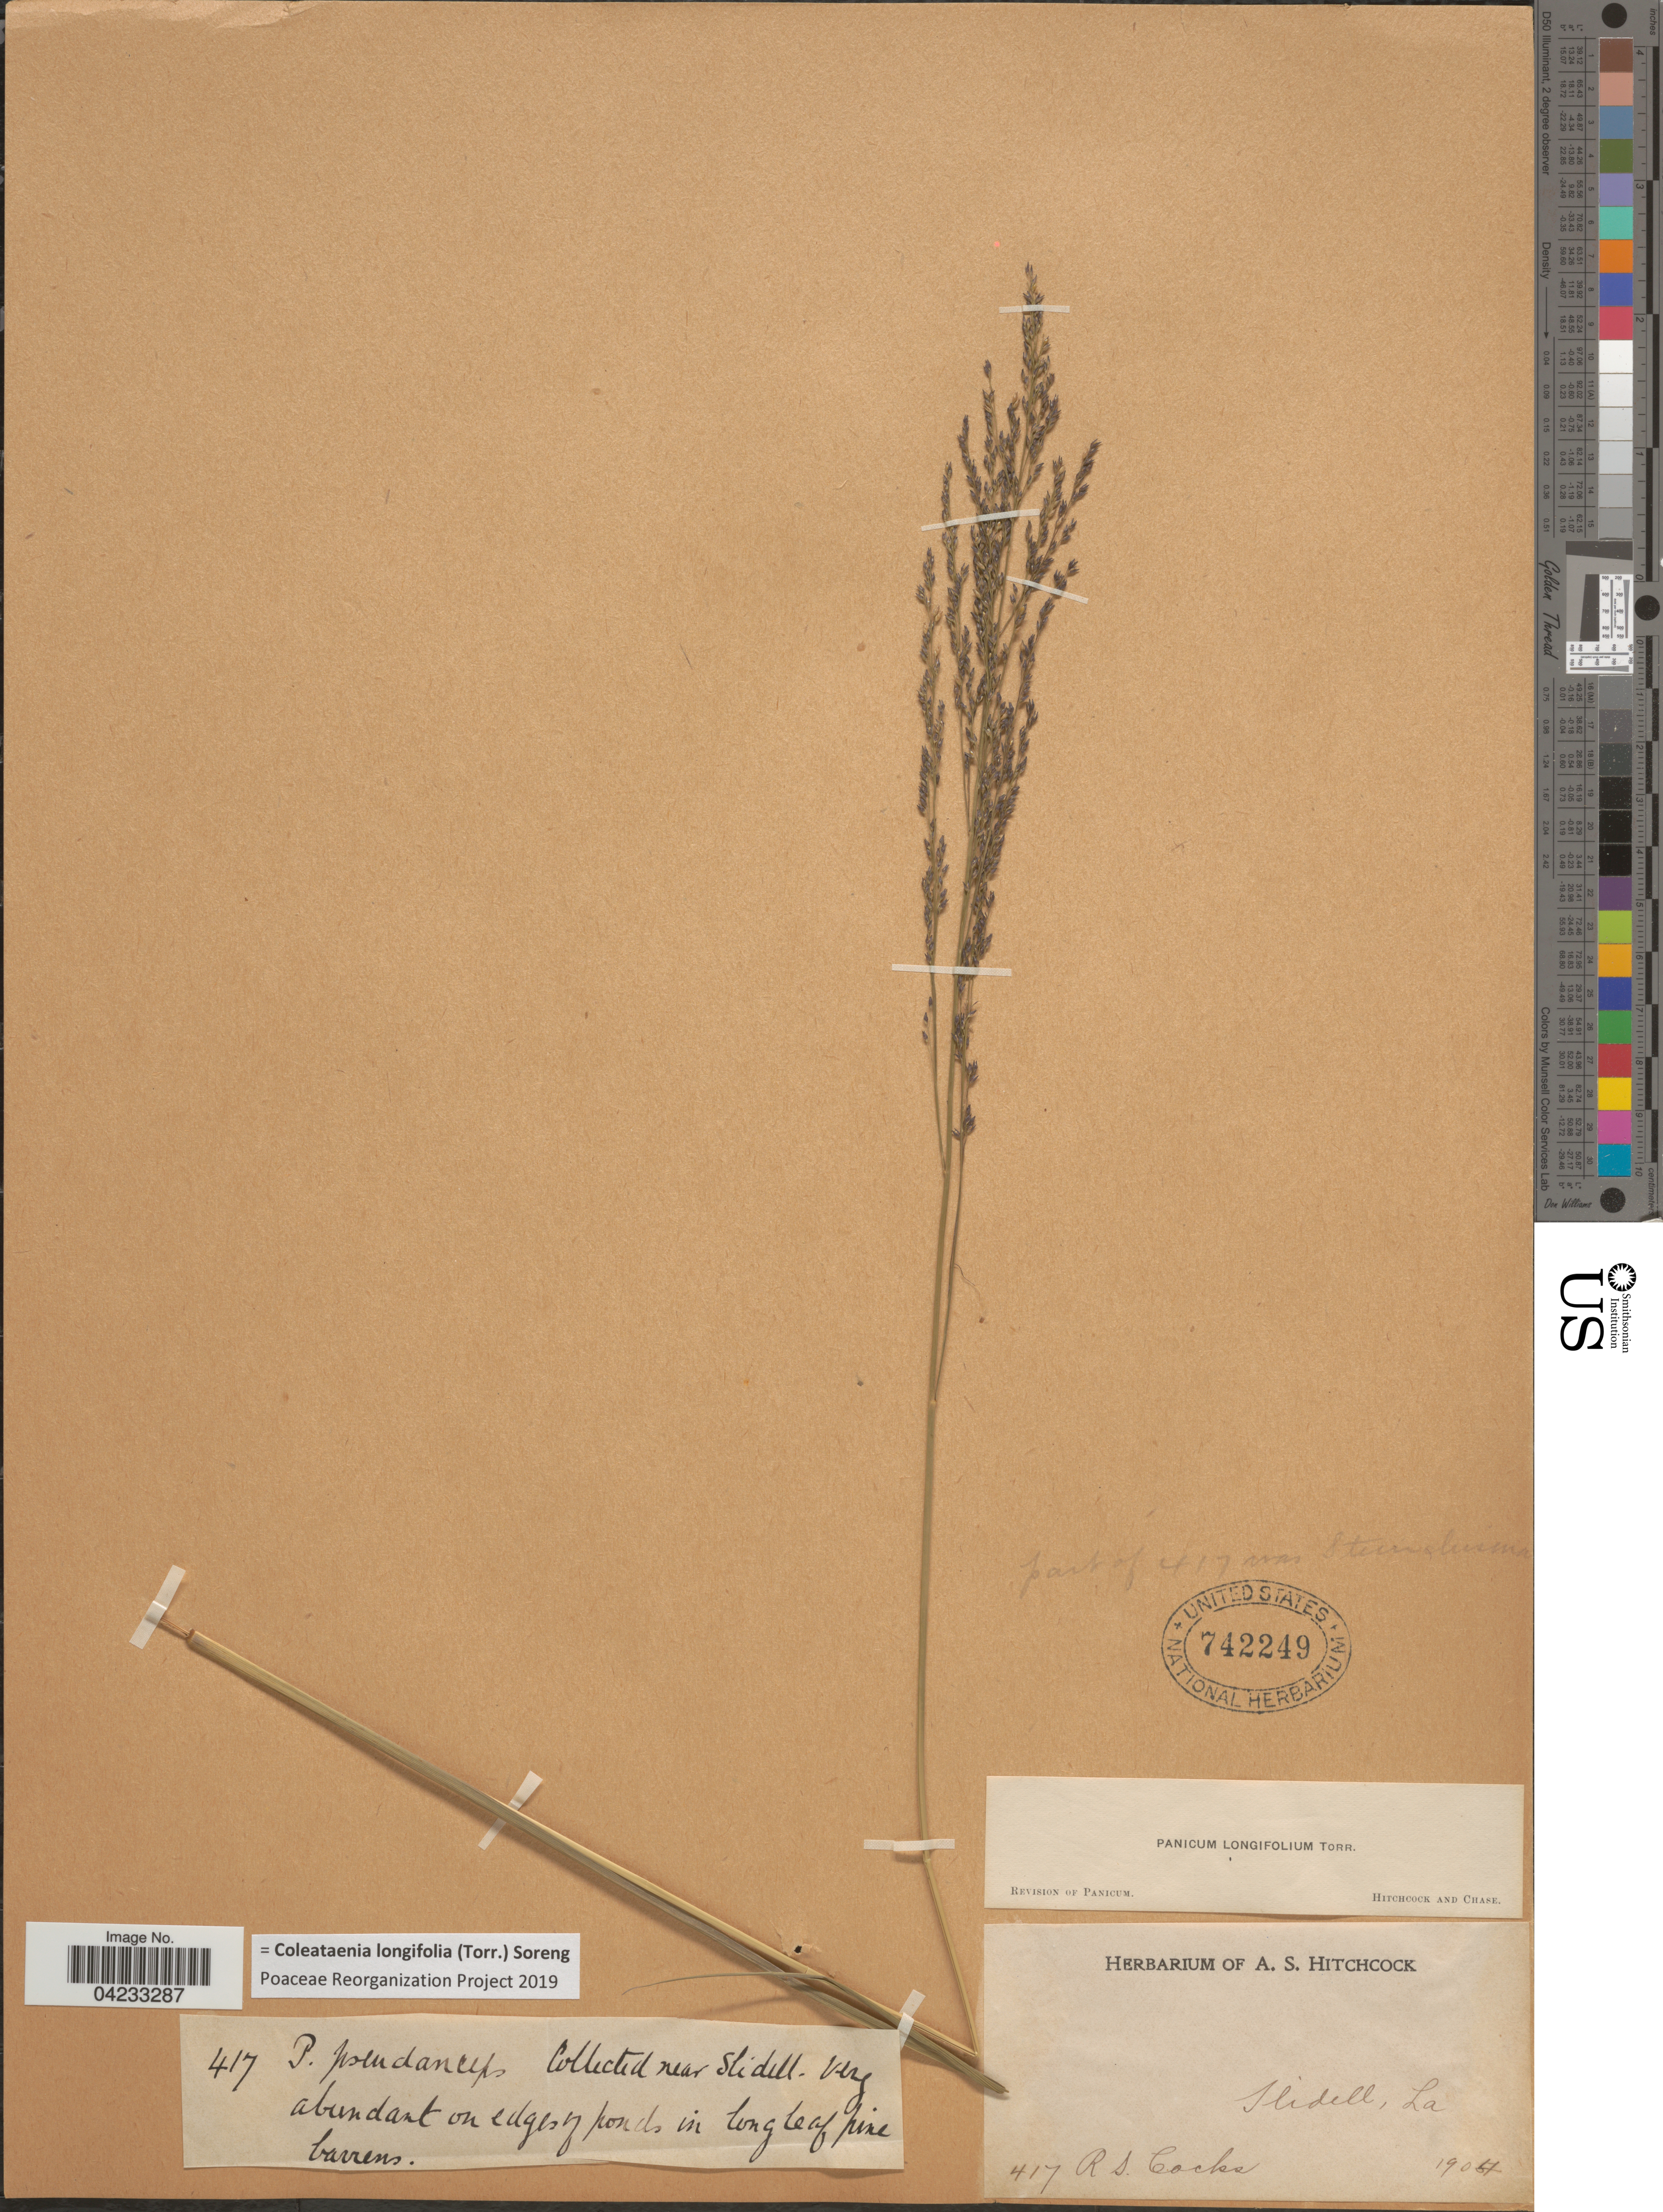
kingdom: Plantae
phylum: Tracheophyta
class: Liliopsida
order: Poales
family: Poaceae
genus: Coleataenia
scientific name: Coleataenia longifolia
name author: (Torr.) Soreng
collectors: R. Cocks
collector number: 417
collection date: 1907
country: United States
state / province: Louisiana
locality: Near Slidell-Very abundant on edges of ponds in long leaf pine barrens.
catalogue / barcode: US 742249